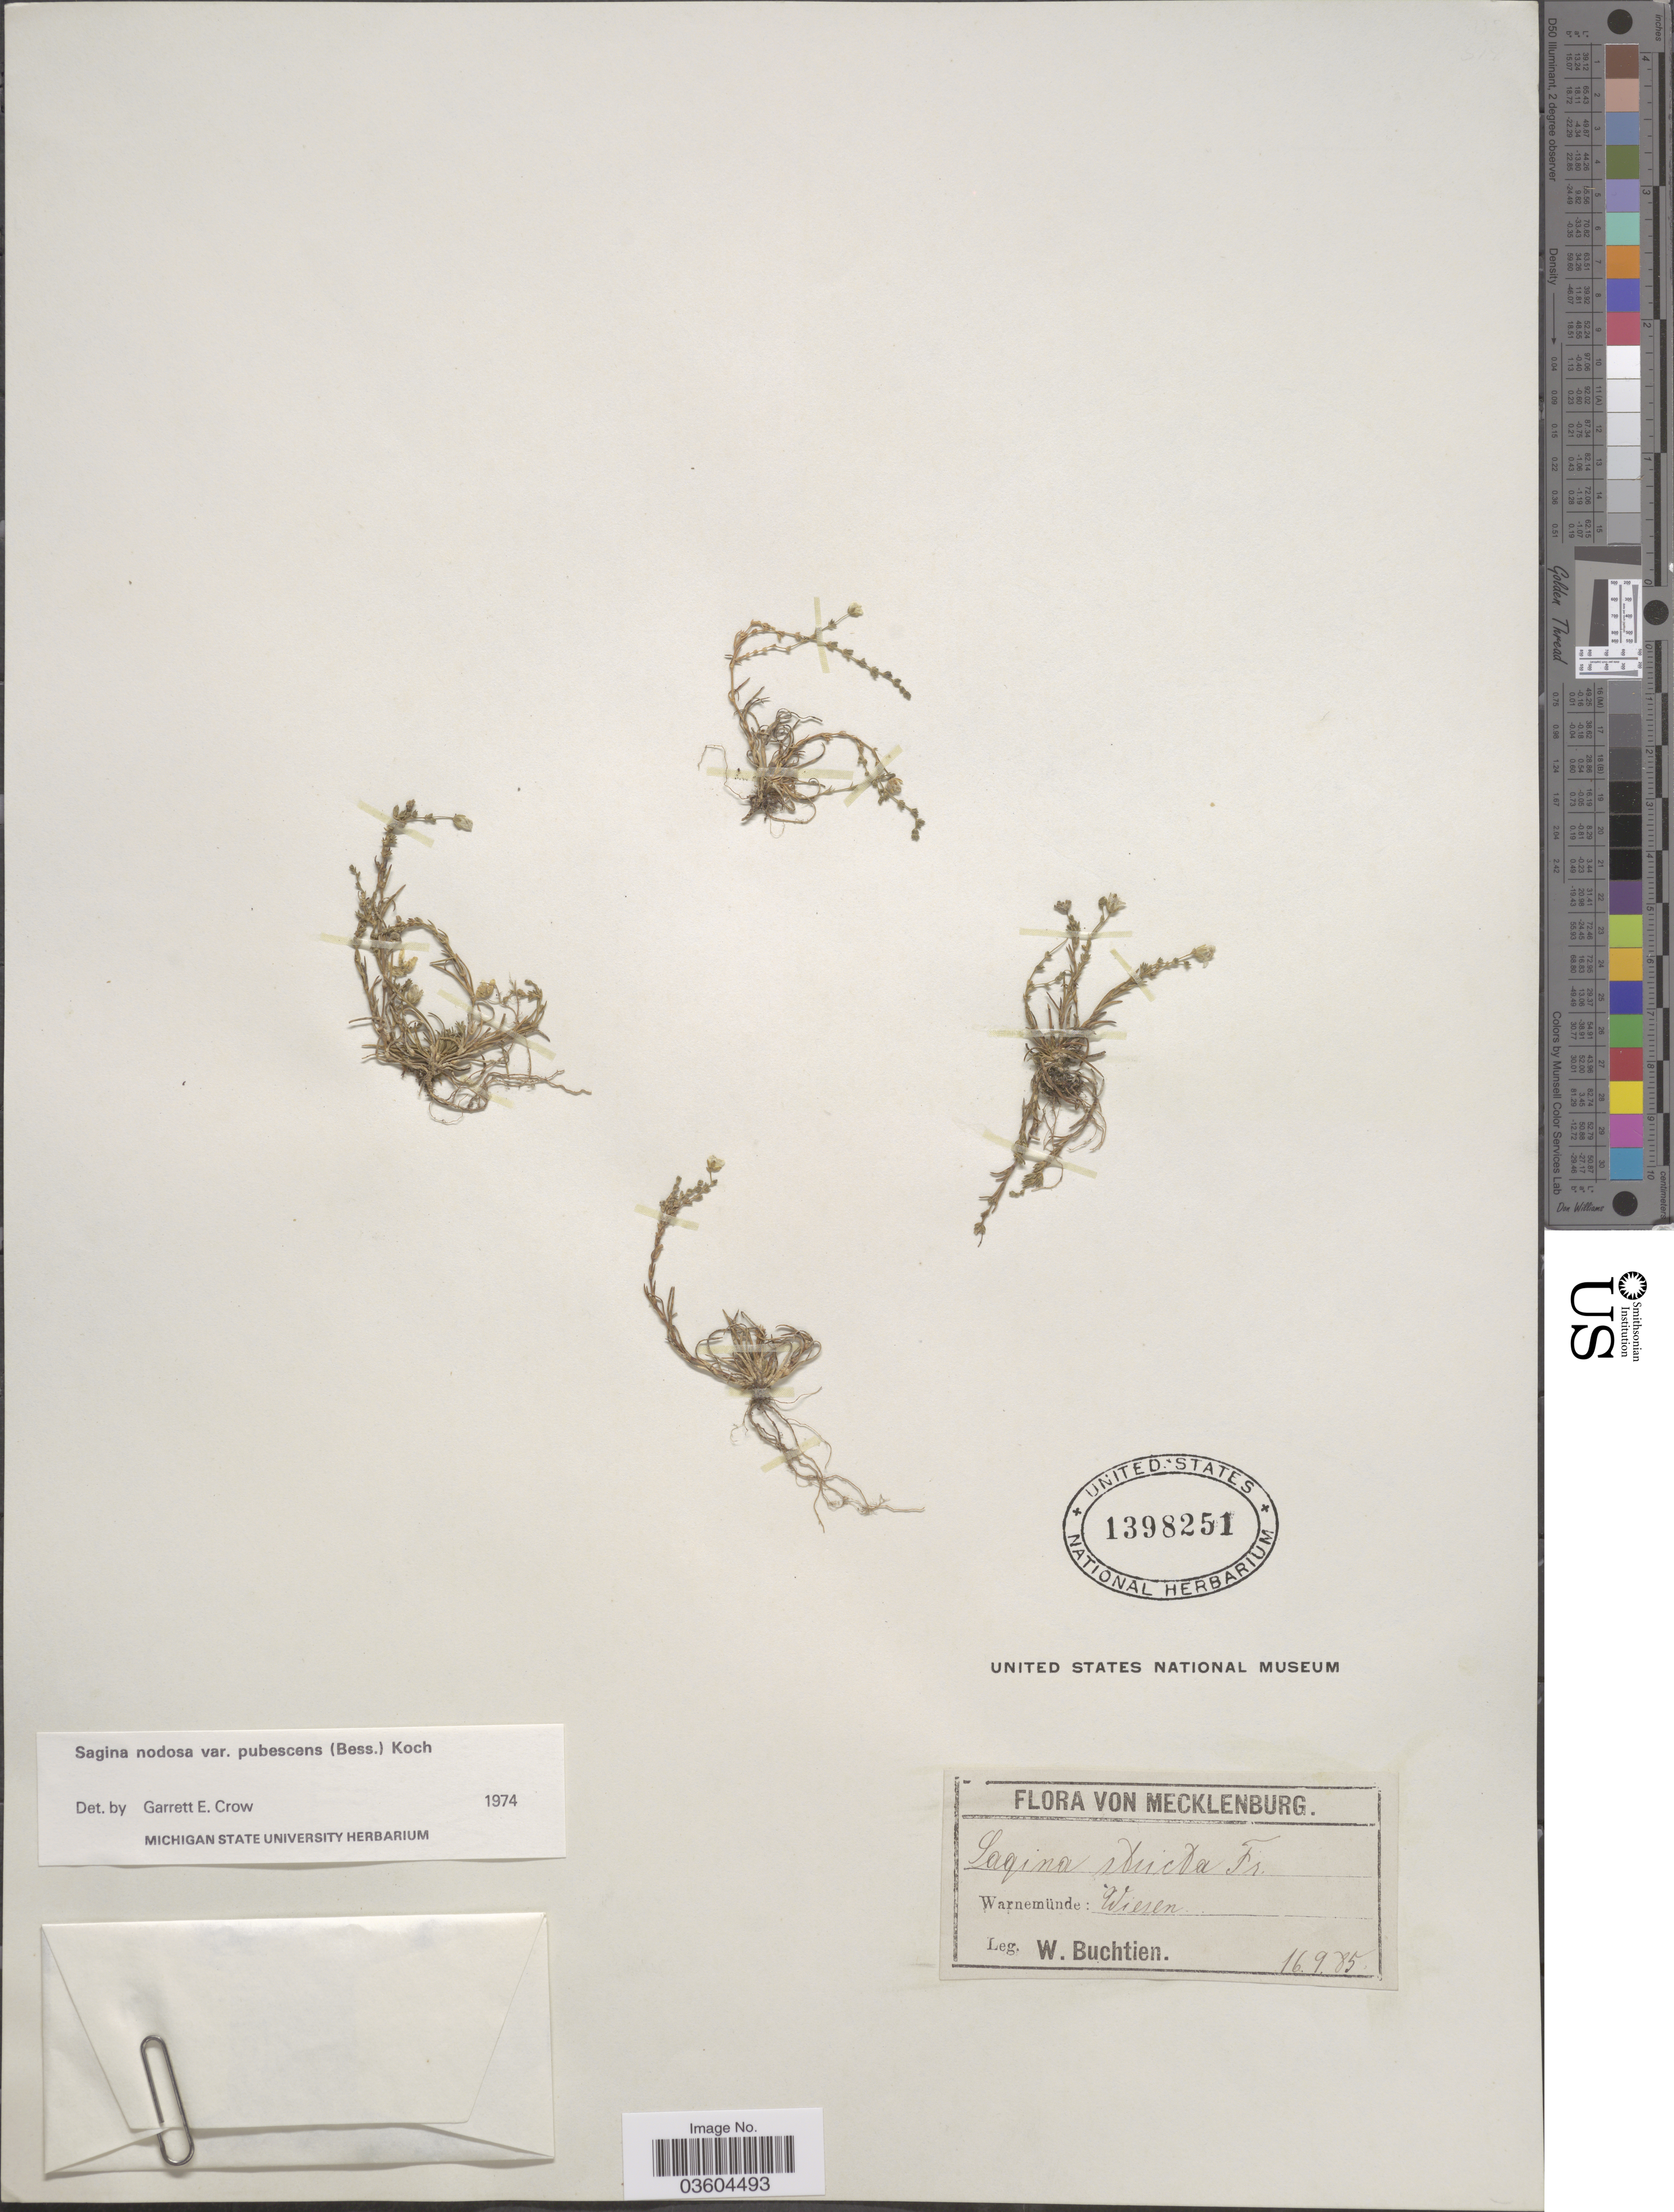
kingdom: Plantae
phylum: Tracheophyta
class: Magnoliopsida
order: Caryophyllales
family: Caryophyllaceae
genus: Sagina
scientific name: Sagina nodosa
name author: (L.) Fenzl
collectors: W. Buchtien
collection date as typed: Transcribed d/m/y: 16/9/85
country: Germany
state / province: Mecklenburg-Vorpommern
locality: Mecklenburg. Warnemünde: Wiesen.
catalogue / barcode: US 1398251